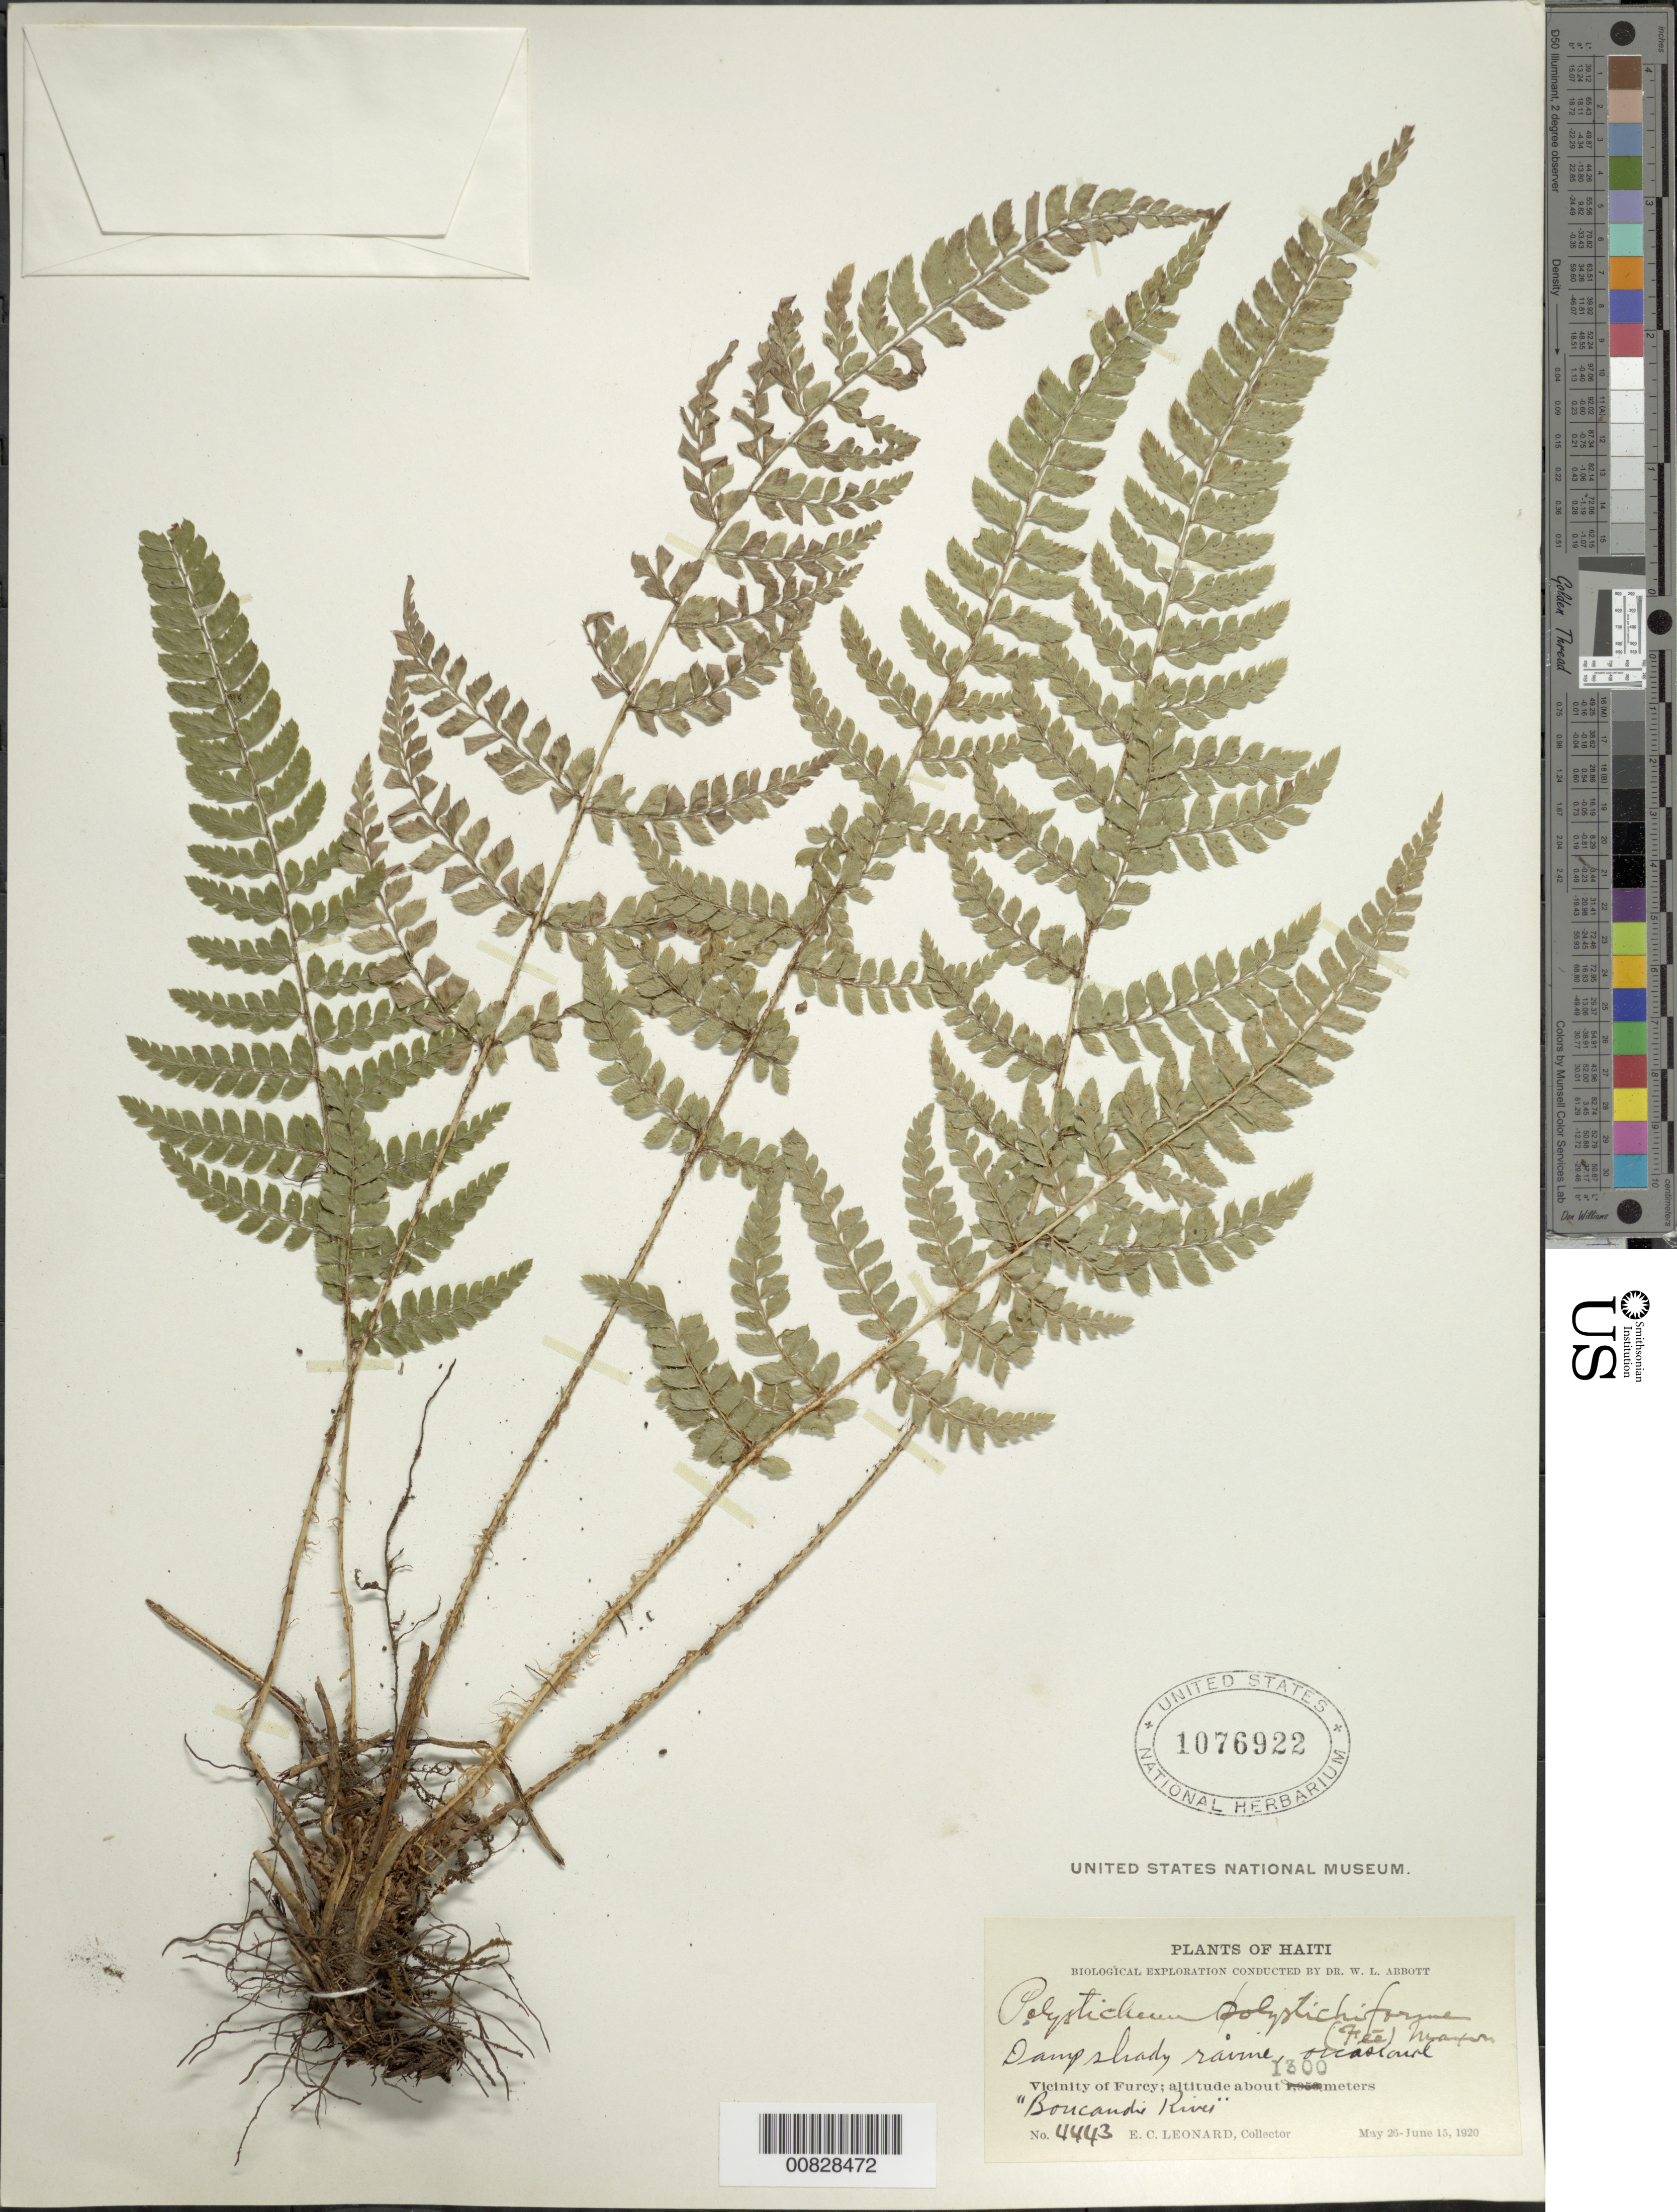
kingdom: Plantae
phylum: Tracheophyta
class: Polypodiopsida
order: Polypodiales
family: Dryopteridaceae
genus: Polystichum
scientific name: Polystichum polystichiforme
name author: (Fée) Maxon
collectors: E. C. Leonard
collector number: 4443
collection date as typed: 26 May 1920 to 15 Jun 1920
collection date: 1920-05-26/1920-06-15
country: Haiti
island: Hispaniola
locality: Furcy vicinity, "Boucandie River"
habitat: Damp shady ravine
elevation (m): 1300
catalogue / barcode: US 1076922